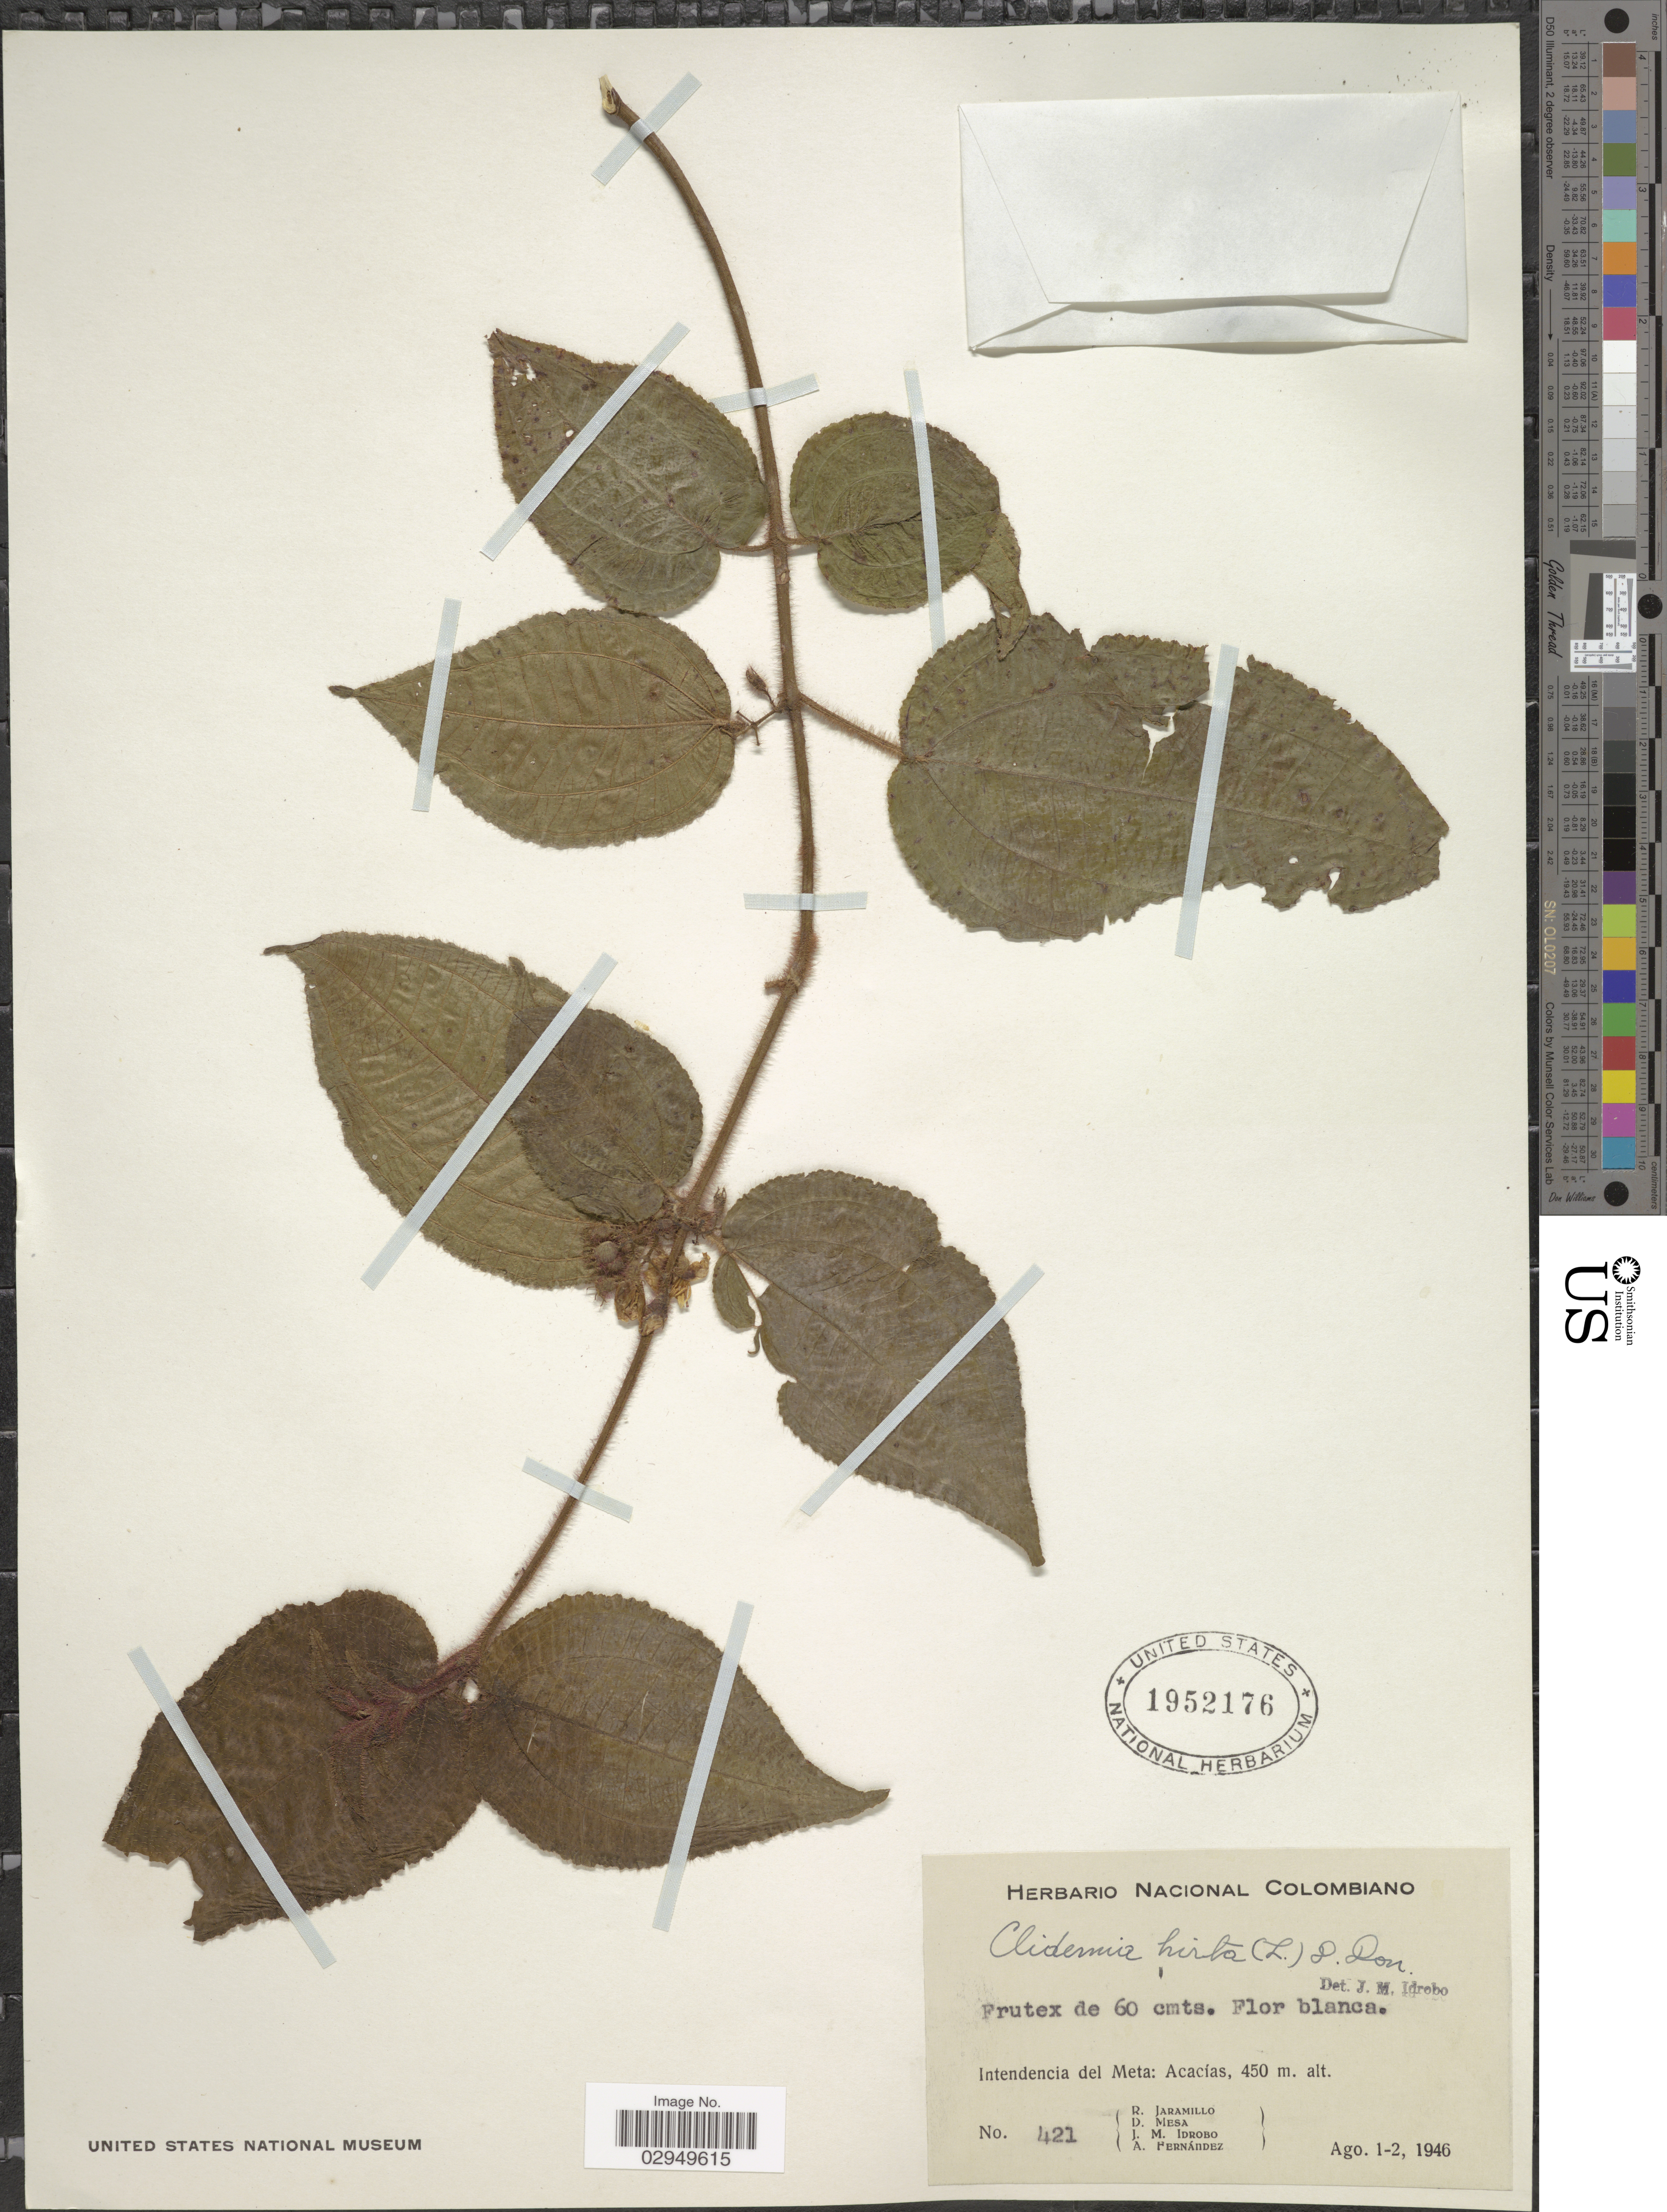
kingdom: Plantae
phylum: Tracheophyta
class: Magnoliopsida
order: Myrtales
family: Melastomataceae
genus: Clidemia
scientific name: Clidemia hirta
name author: (L.) D. Don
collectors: R. Jaramillo, D. Mesa, J. M. Idrobo & A. Fernández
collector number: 421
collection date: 1946-08-01/1946-08-02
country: Colombia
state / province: Meta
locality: Intendencia del Meta: Acacías.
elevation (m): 450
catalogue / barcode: US 1952176